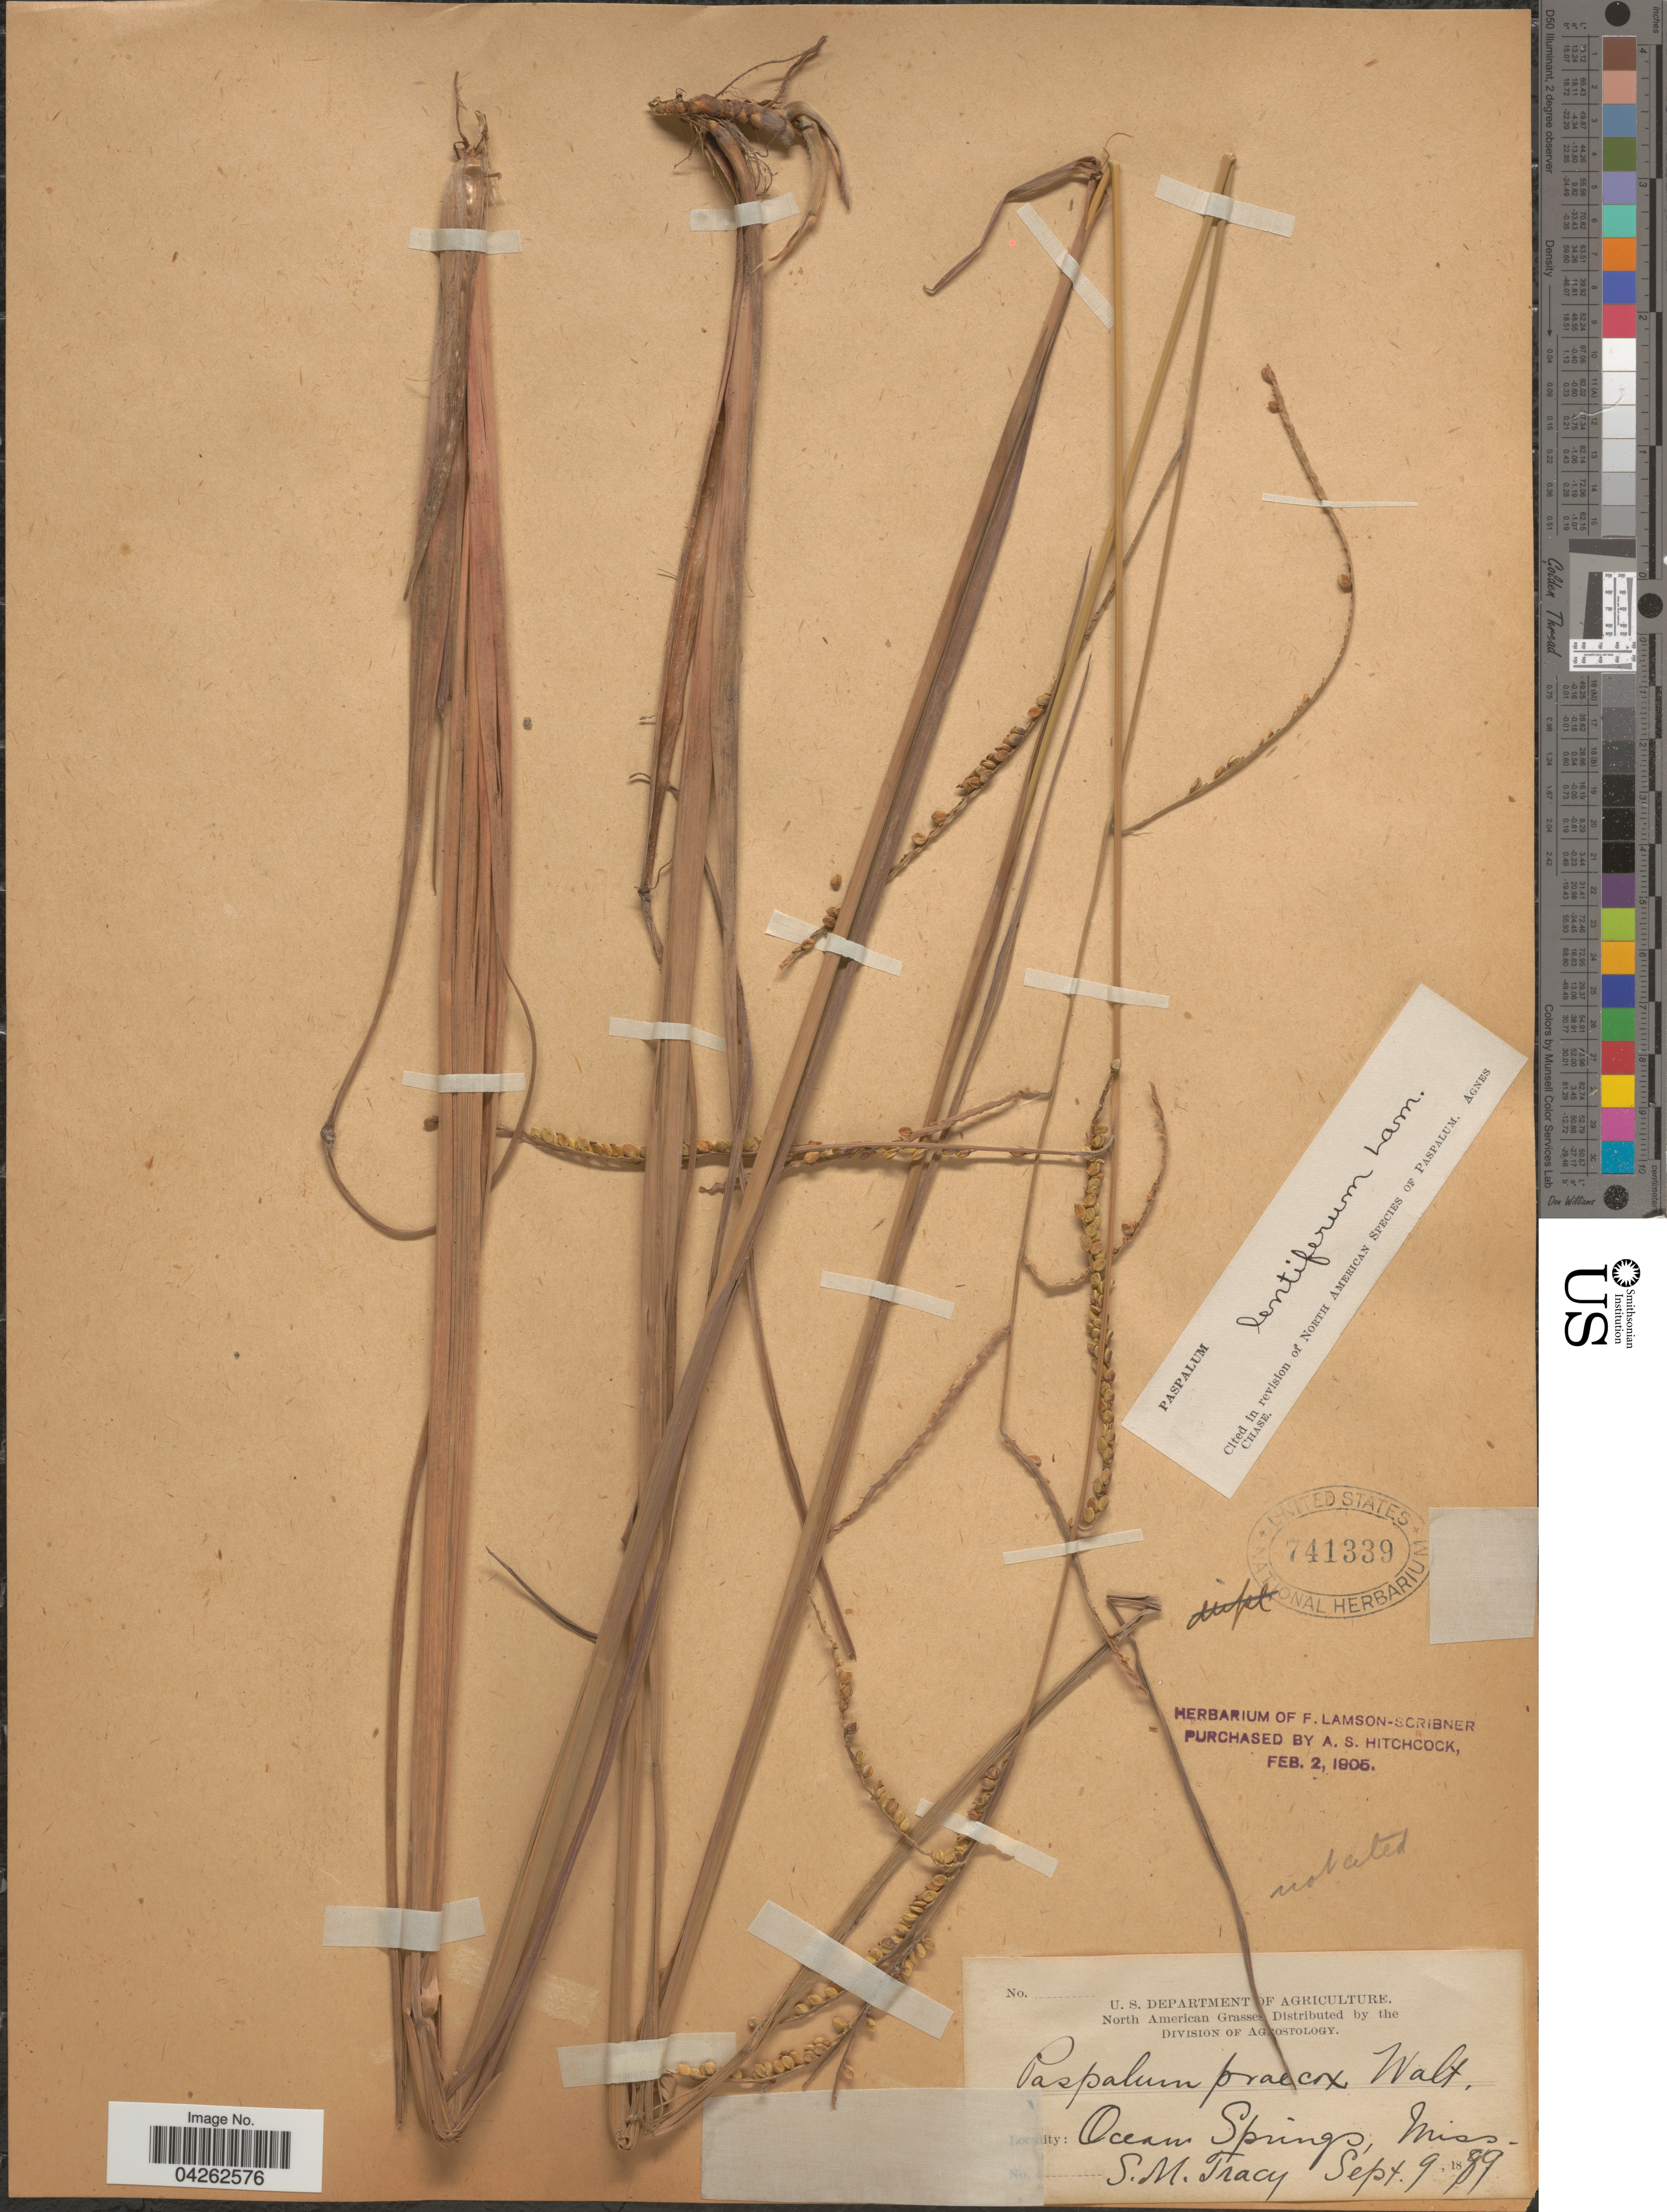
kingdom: Plantae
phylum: Tracheophyta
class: Liliopsida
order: Poales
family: Poaceae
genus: Paspalum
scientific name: Paspalum lentiferum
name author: Lam.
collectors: S. M. Tracy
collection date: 1889-09-09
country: United States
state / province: Mississippi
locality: Ocean Springs.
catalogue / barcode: US 741339